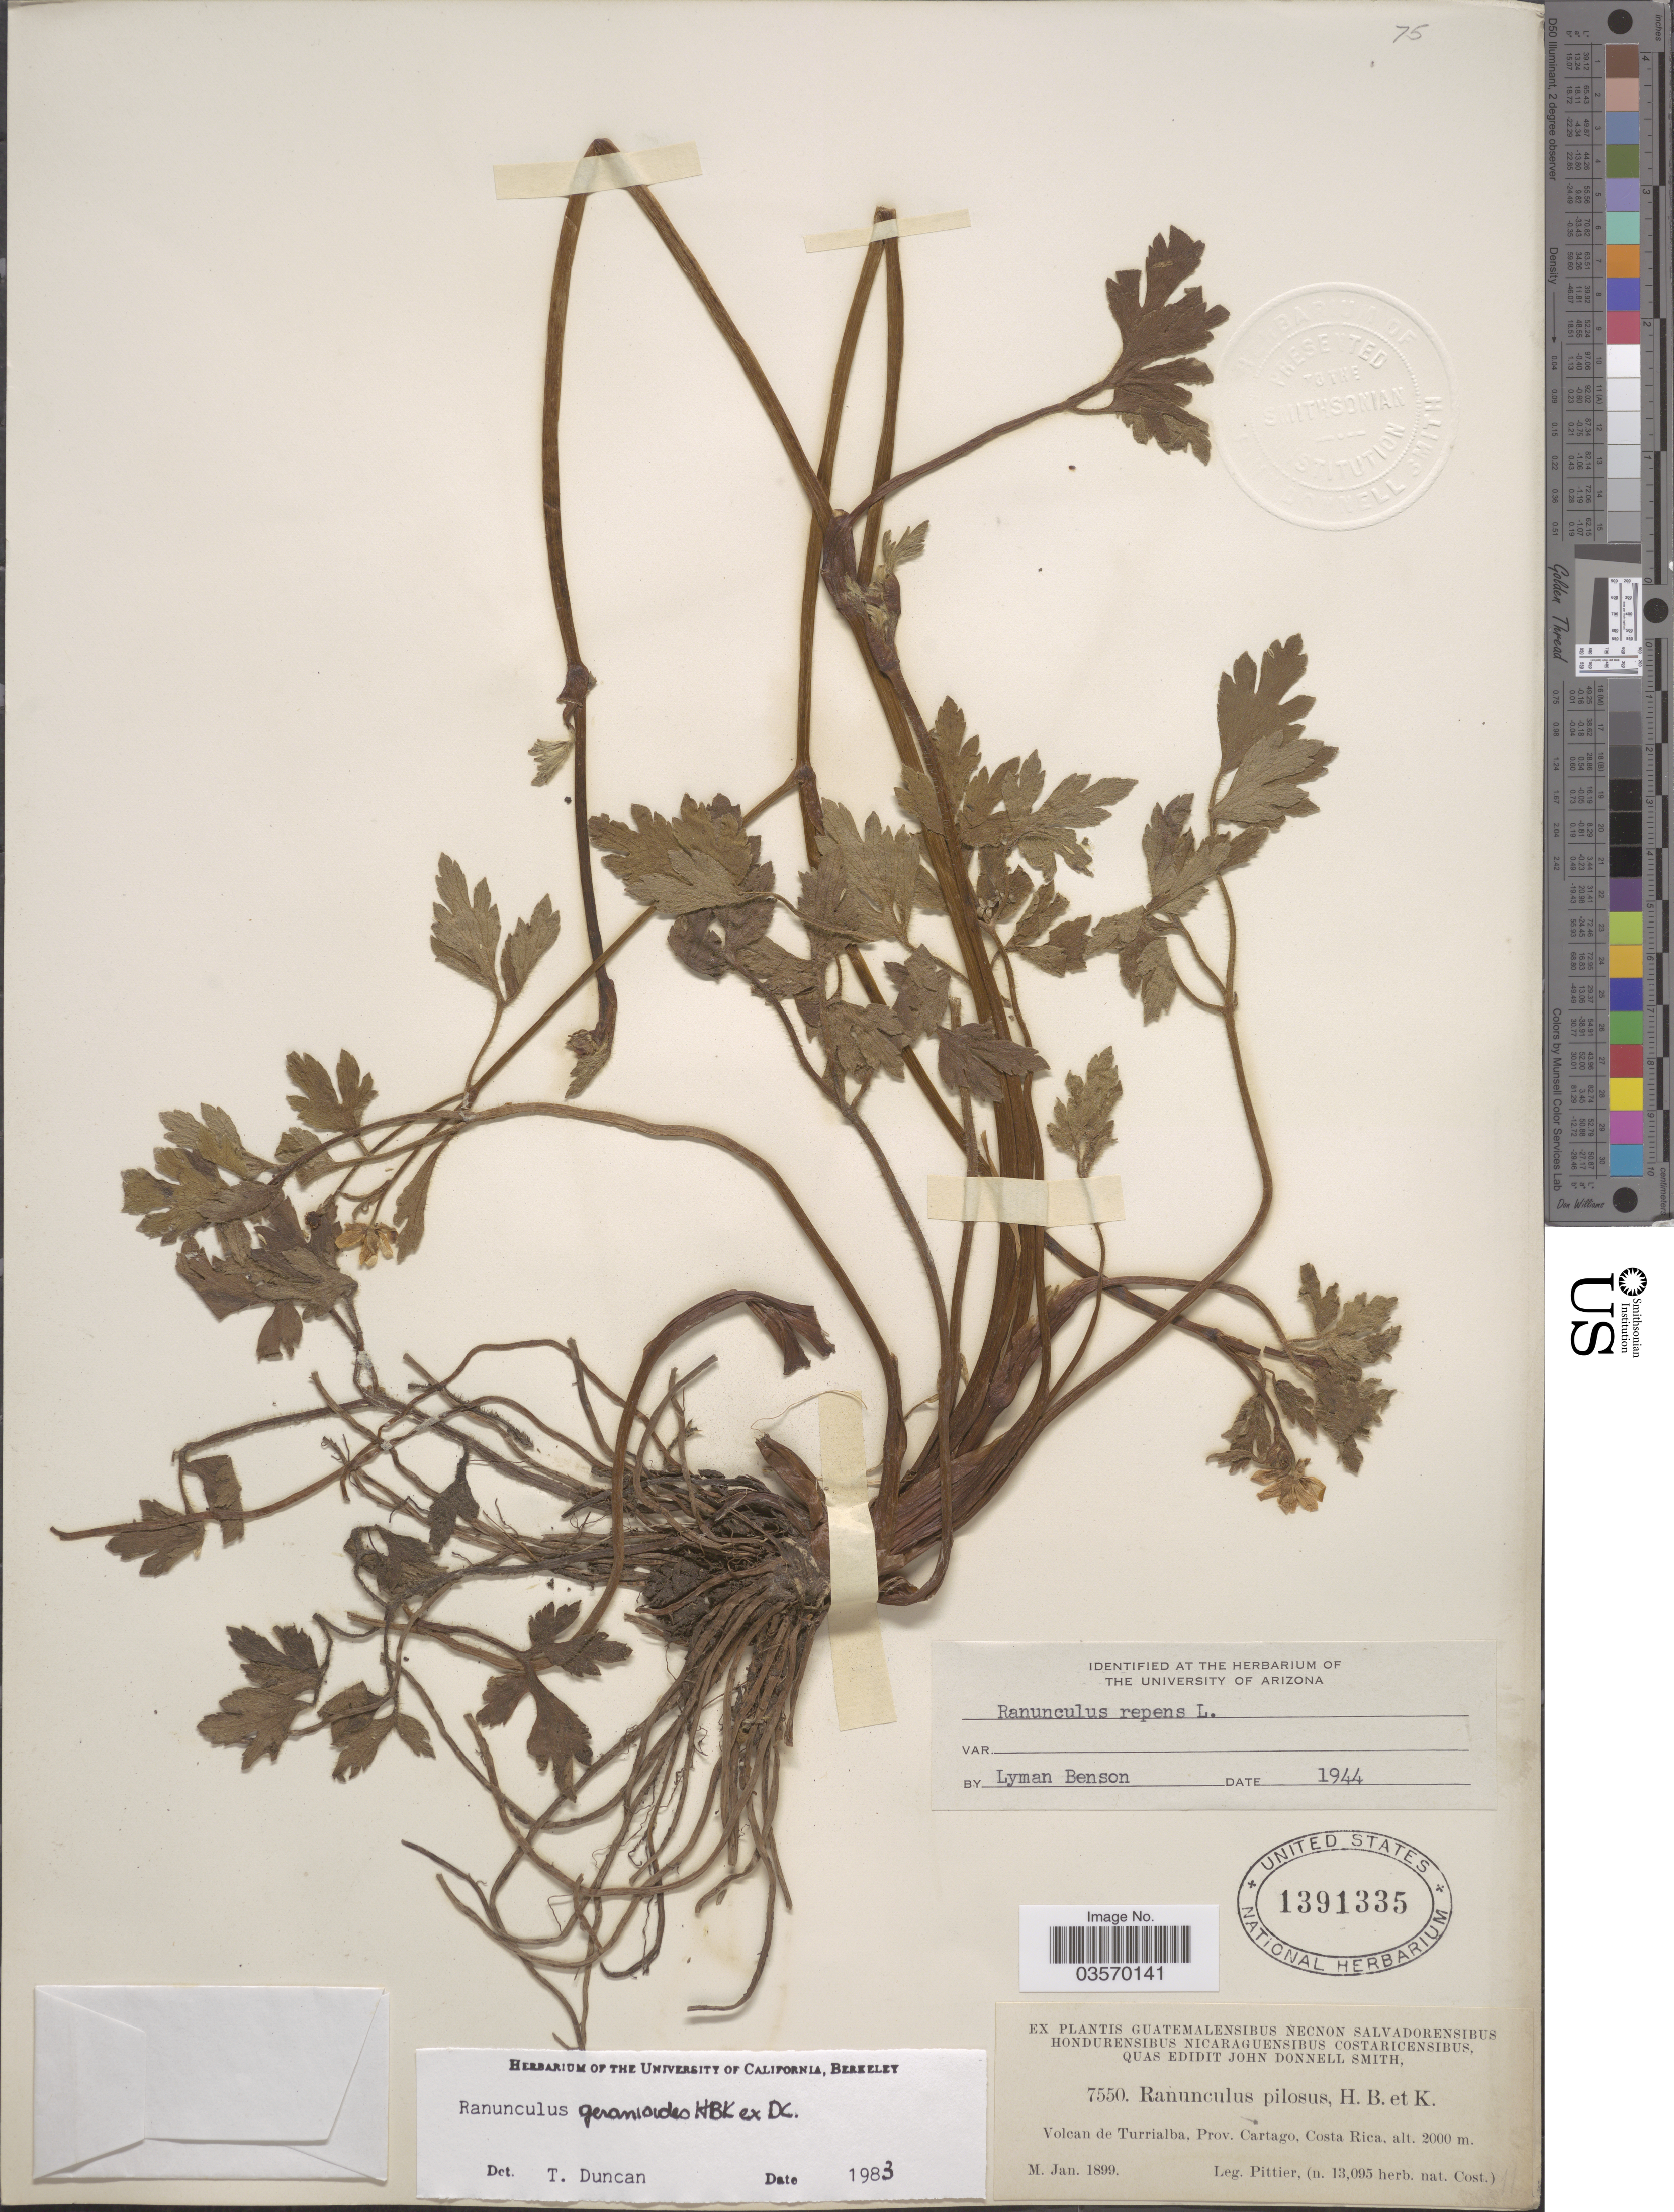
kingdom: Plantae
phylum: Tracheophyta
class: Magnoliopsida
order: Ranunculales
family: Ranunculaceae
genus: Ranunculus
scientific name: Ranunculus geranioides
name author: Humb. et al. ex DC.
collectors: Pittier, --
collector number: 7550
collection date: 1899-01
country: Costa Rica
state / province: Cartago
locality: Volcan de Turrialba.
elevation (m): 2000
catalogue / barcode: US 1391335